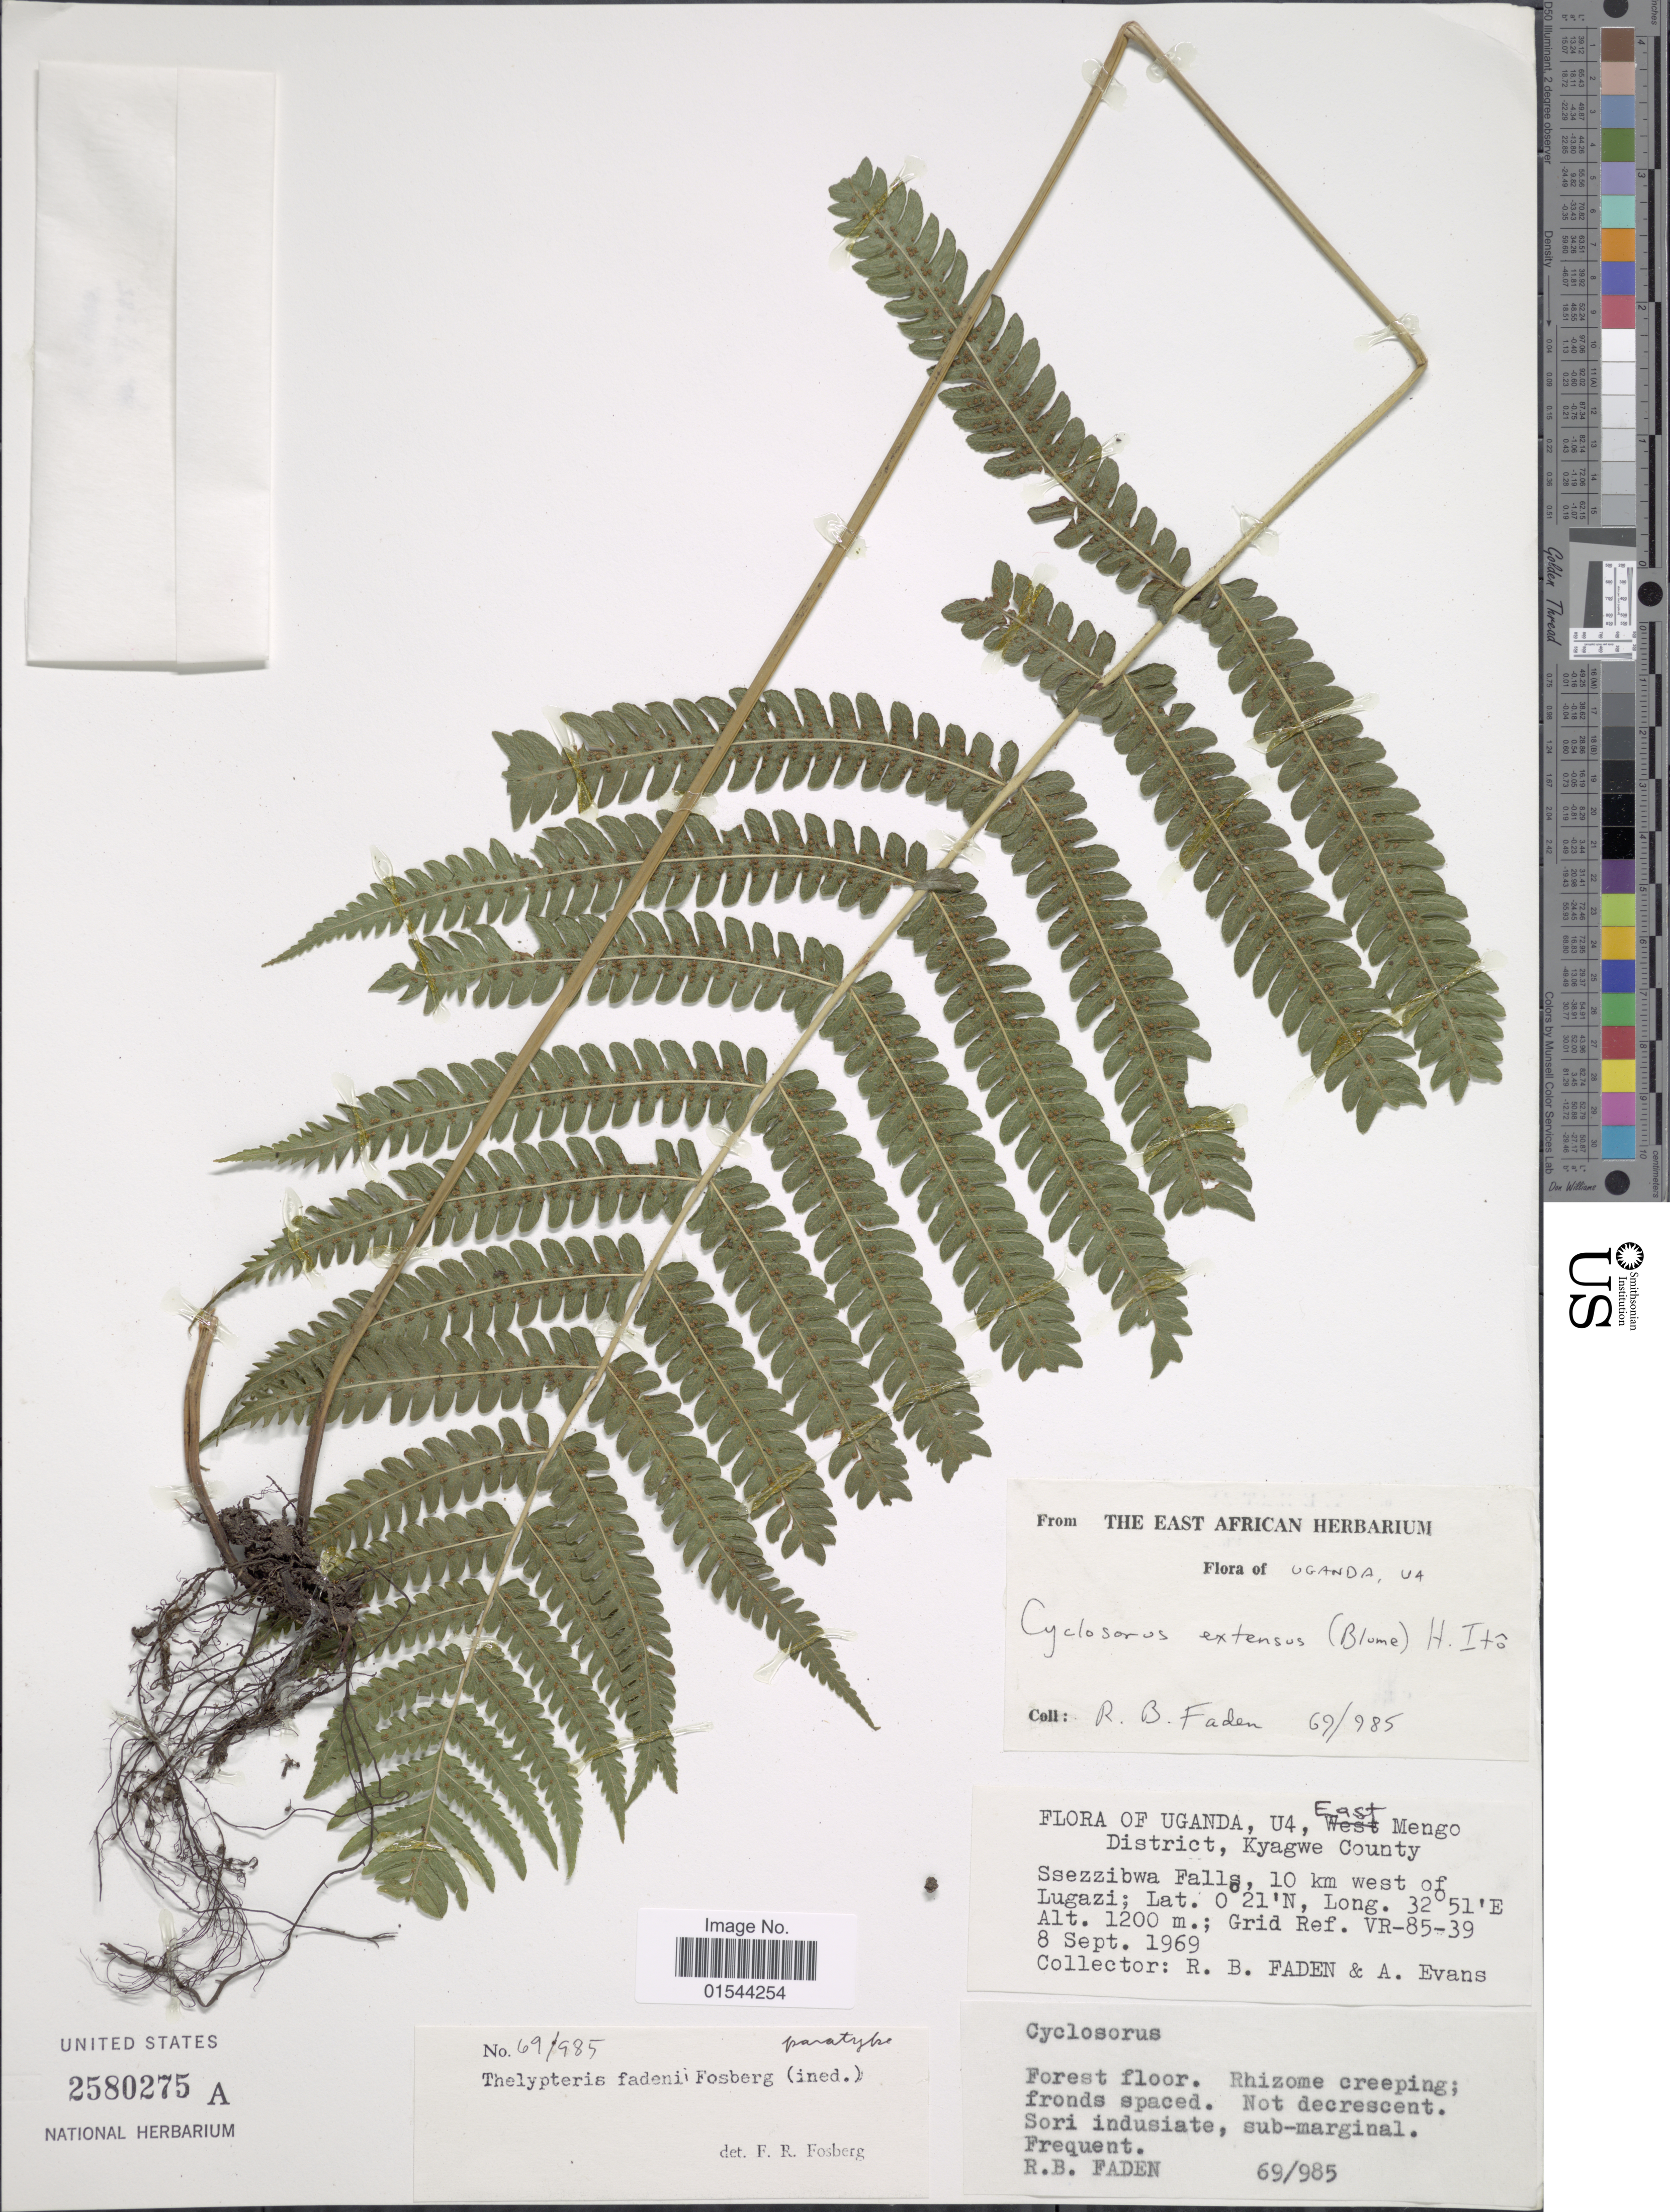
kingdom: Plantae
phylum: Tracheophyta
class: Polypodiopsida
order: Polypodiales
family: Thelypteridaceae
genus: Christella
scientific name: Christella parasitica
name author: (L.) H. Lév.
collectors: R. B. Faden & A. Evans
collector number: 69/985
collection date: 1969-09-08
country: Uganda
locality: U4, East Mengo District, Kyagwe County, Ssezzibwa Falls, 10 km west of Lugazi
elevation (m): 1200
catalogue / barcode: US 2580275A